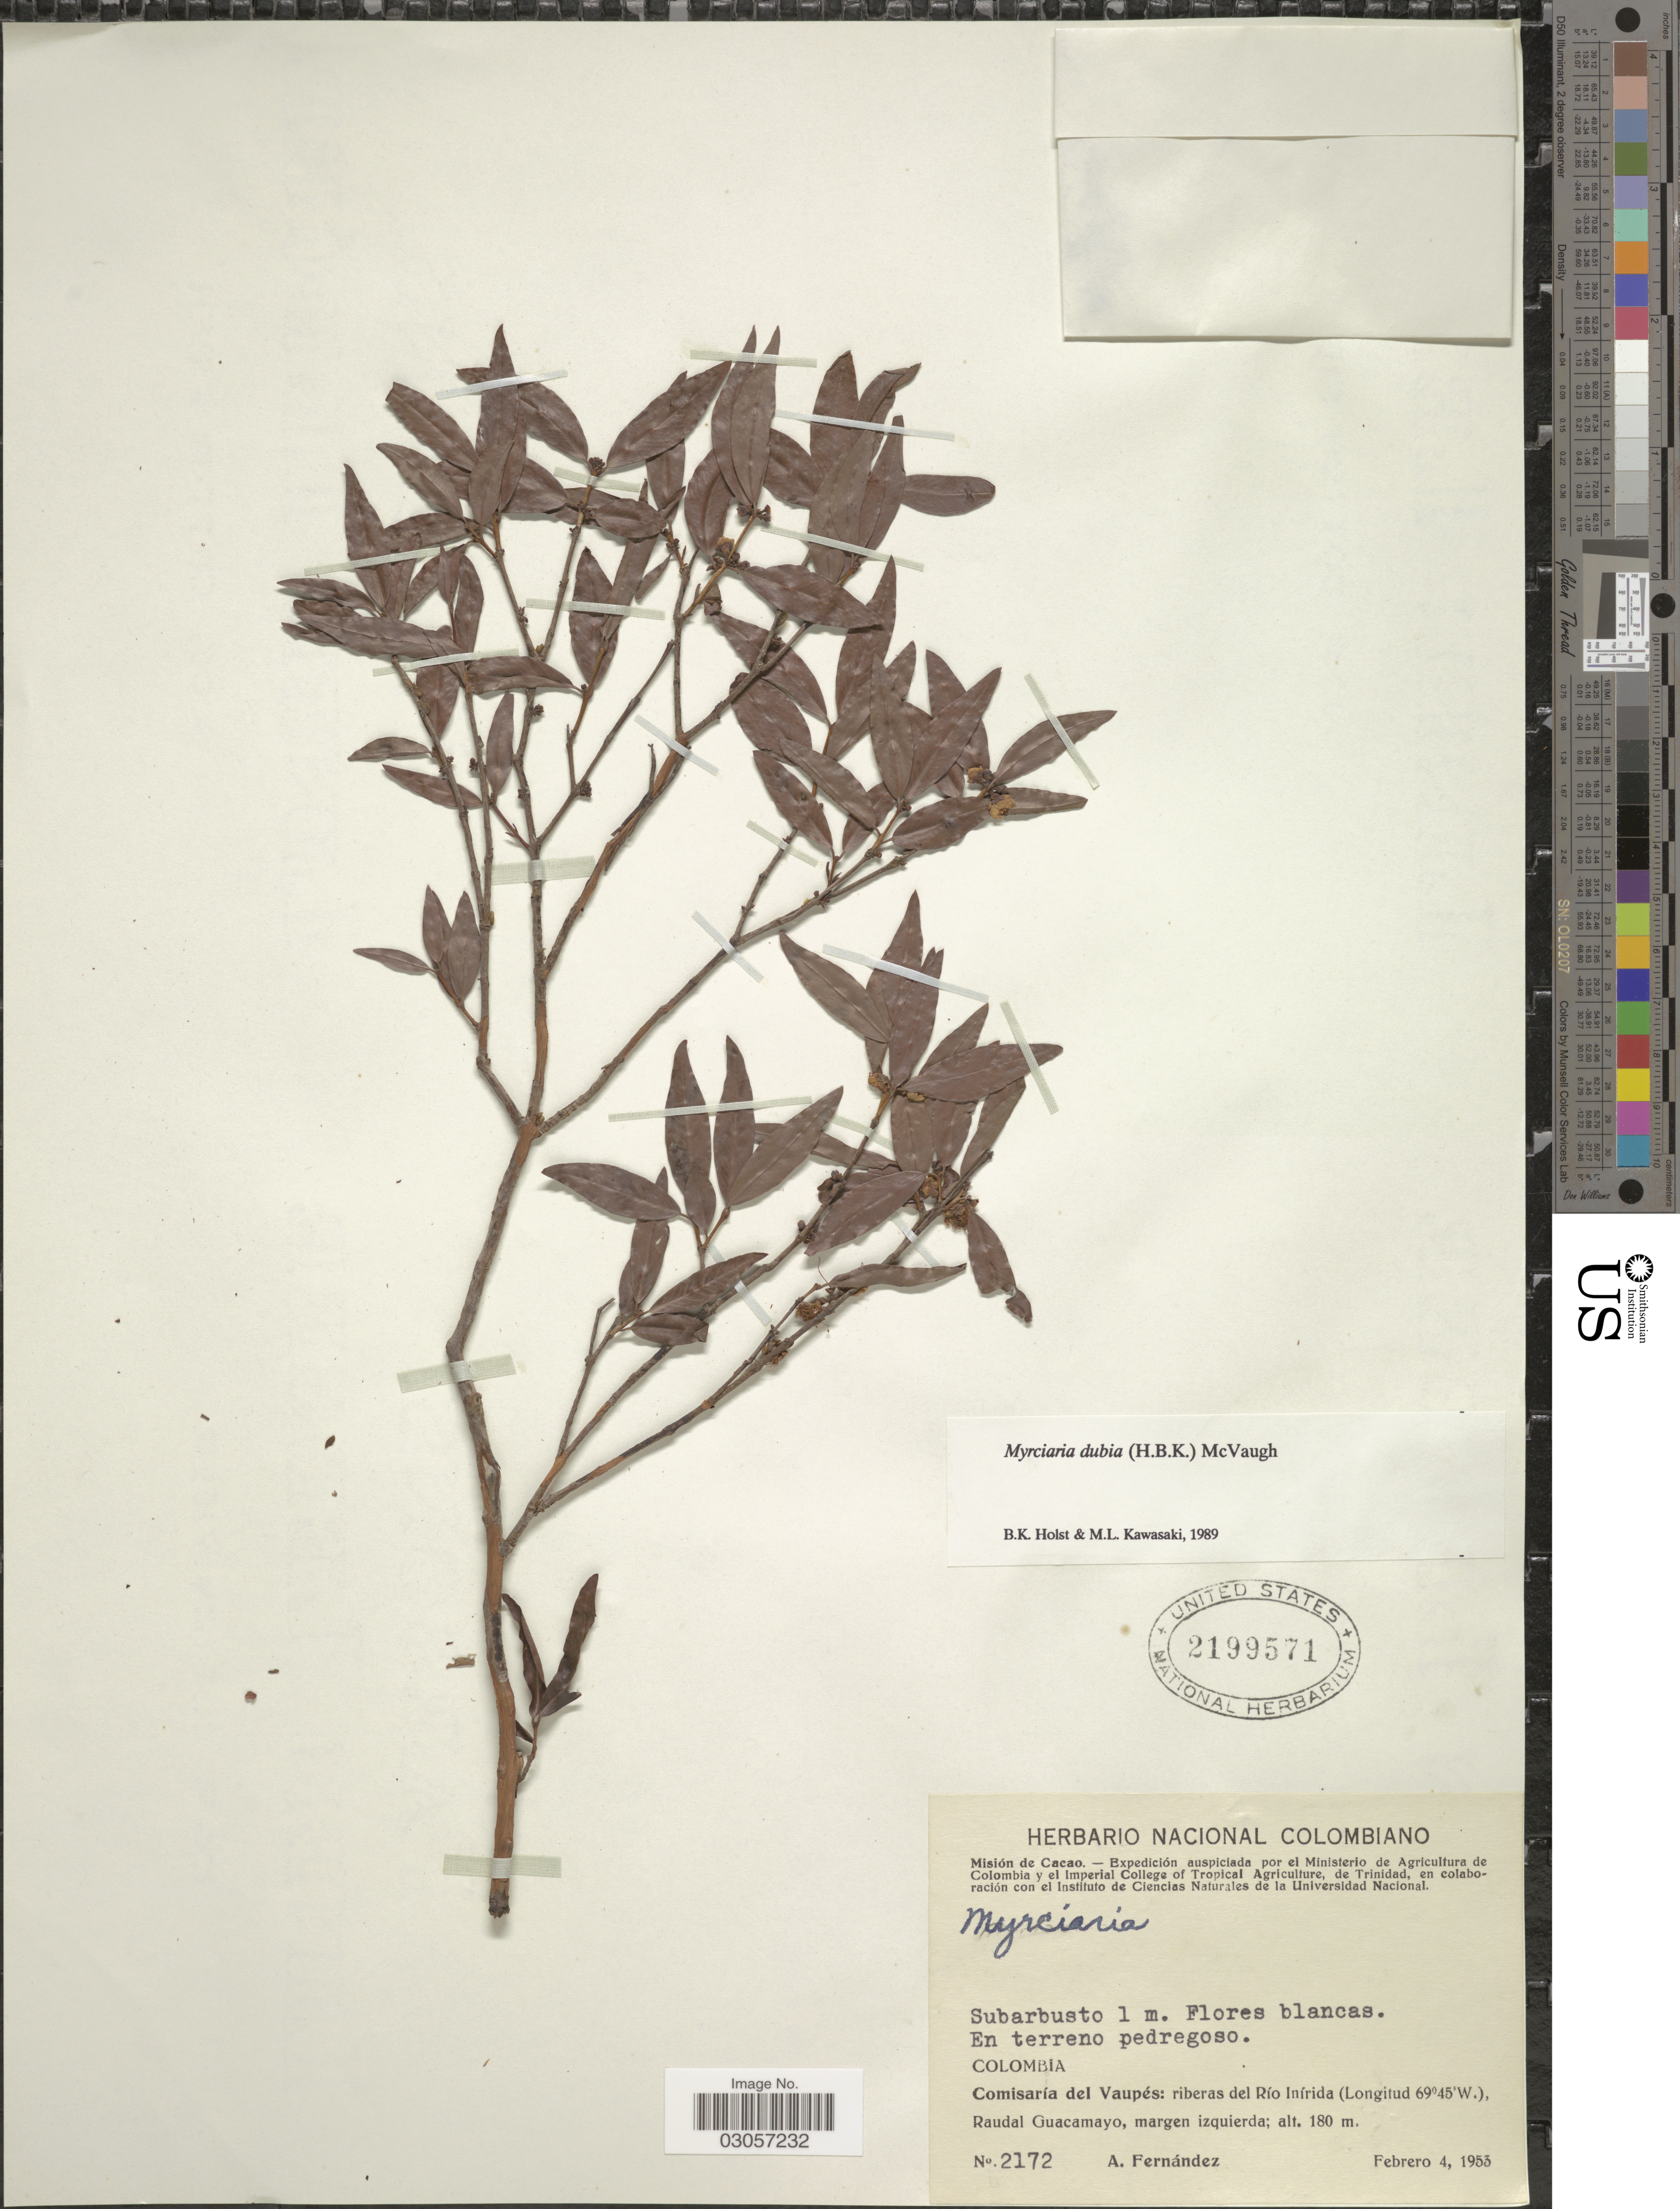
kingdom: Plantae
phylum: Tracheophyta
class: Magnoliopsida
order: Myrtales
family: Myrtaceae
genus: Myrciaria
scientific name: Myrciaria dubia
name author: (Kunth) McVaugh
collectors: A. Fernández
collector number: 2172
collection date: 1953-02-04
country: Colombia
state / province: Vaupés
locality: Comisaría del Vaupés: riberas del Río Inírida, Raudal Guacamayo, margen izquierda.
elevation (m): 180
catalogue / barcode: US 2199571